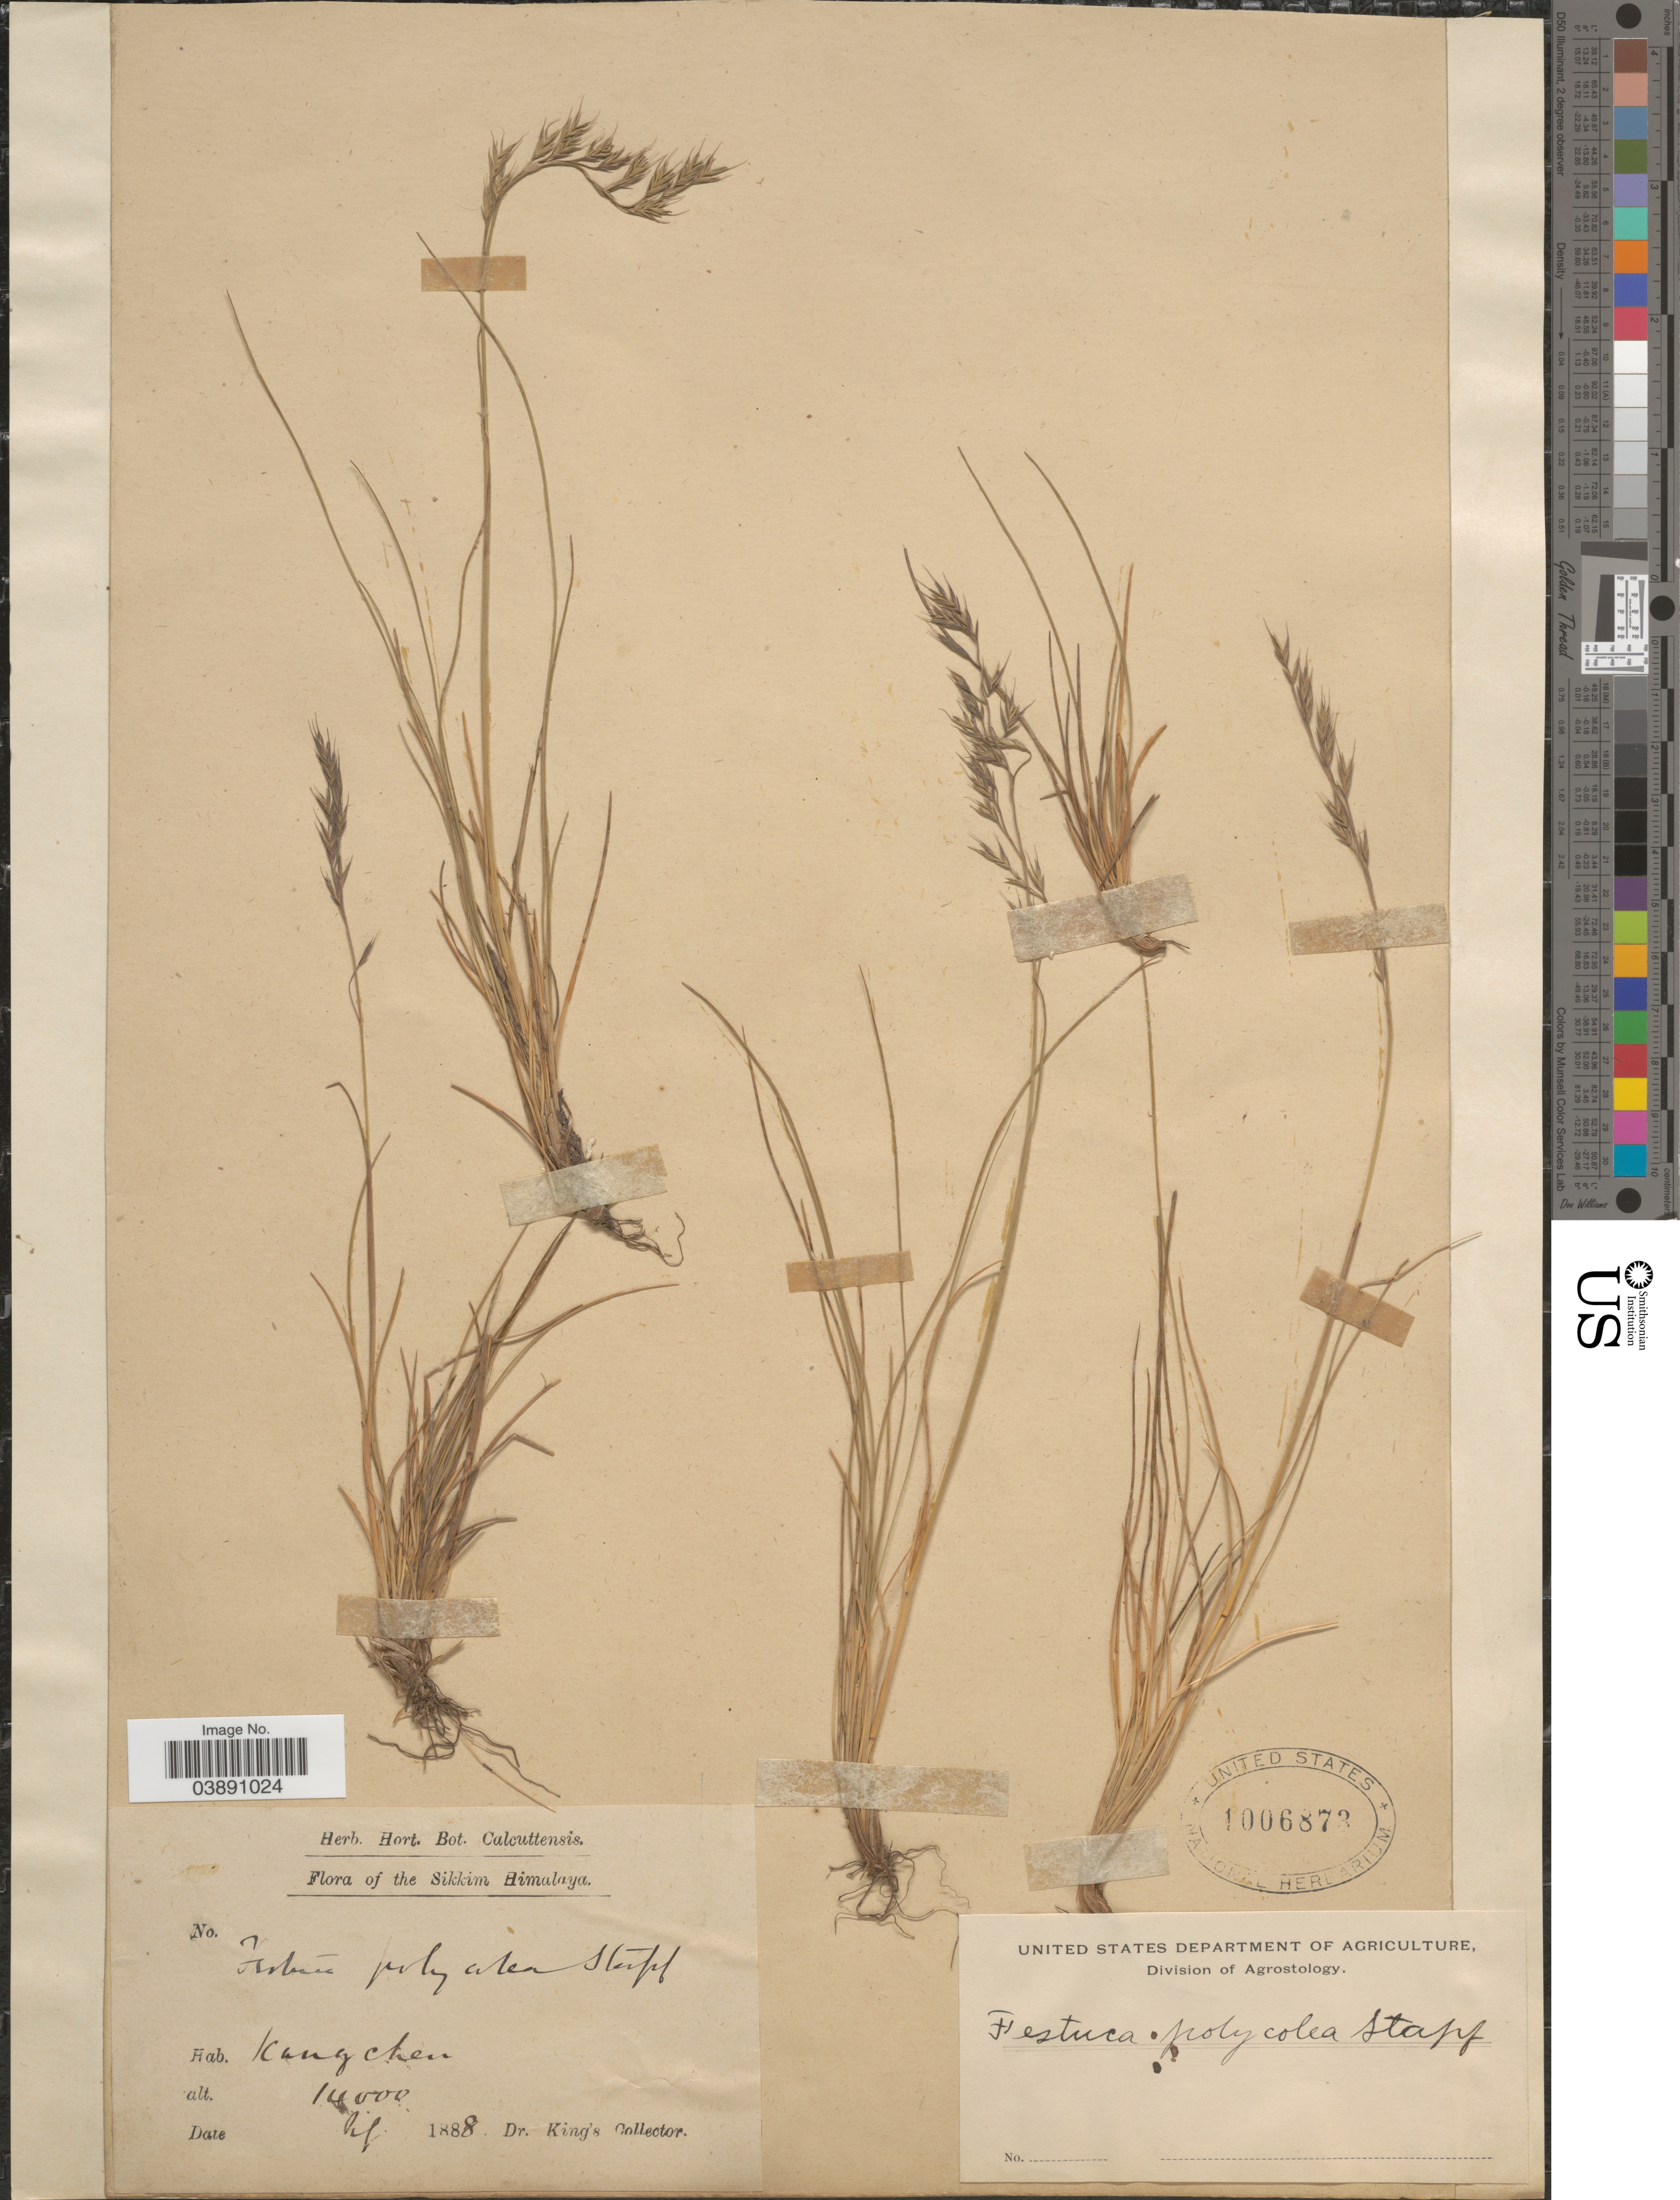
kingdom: Plantae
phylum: Tracheophyta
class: Liliopsida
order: Poales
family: Poaceae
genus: Festuca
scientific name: Festuca polycolea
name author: Stapf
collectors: Dr. King's collector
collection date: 1888-07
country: India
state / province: Sikkim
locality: Sikkim Himalaya. Kangchen.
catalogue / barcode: US 1006873